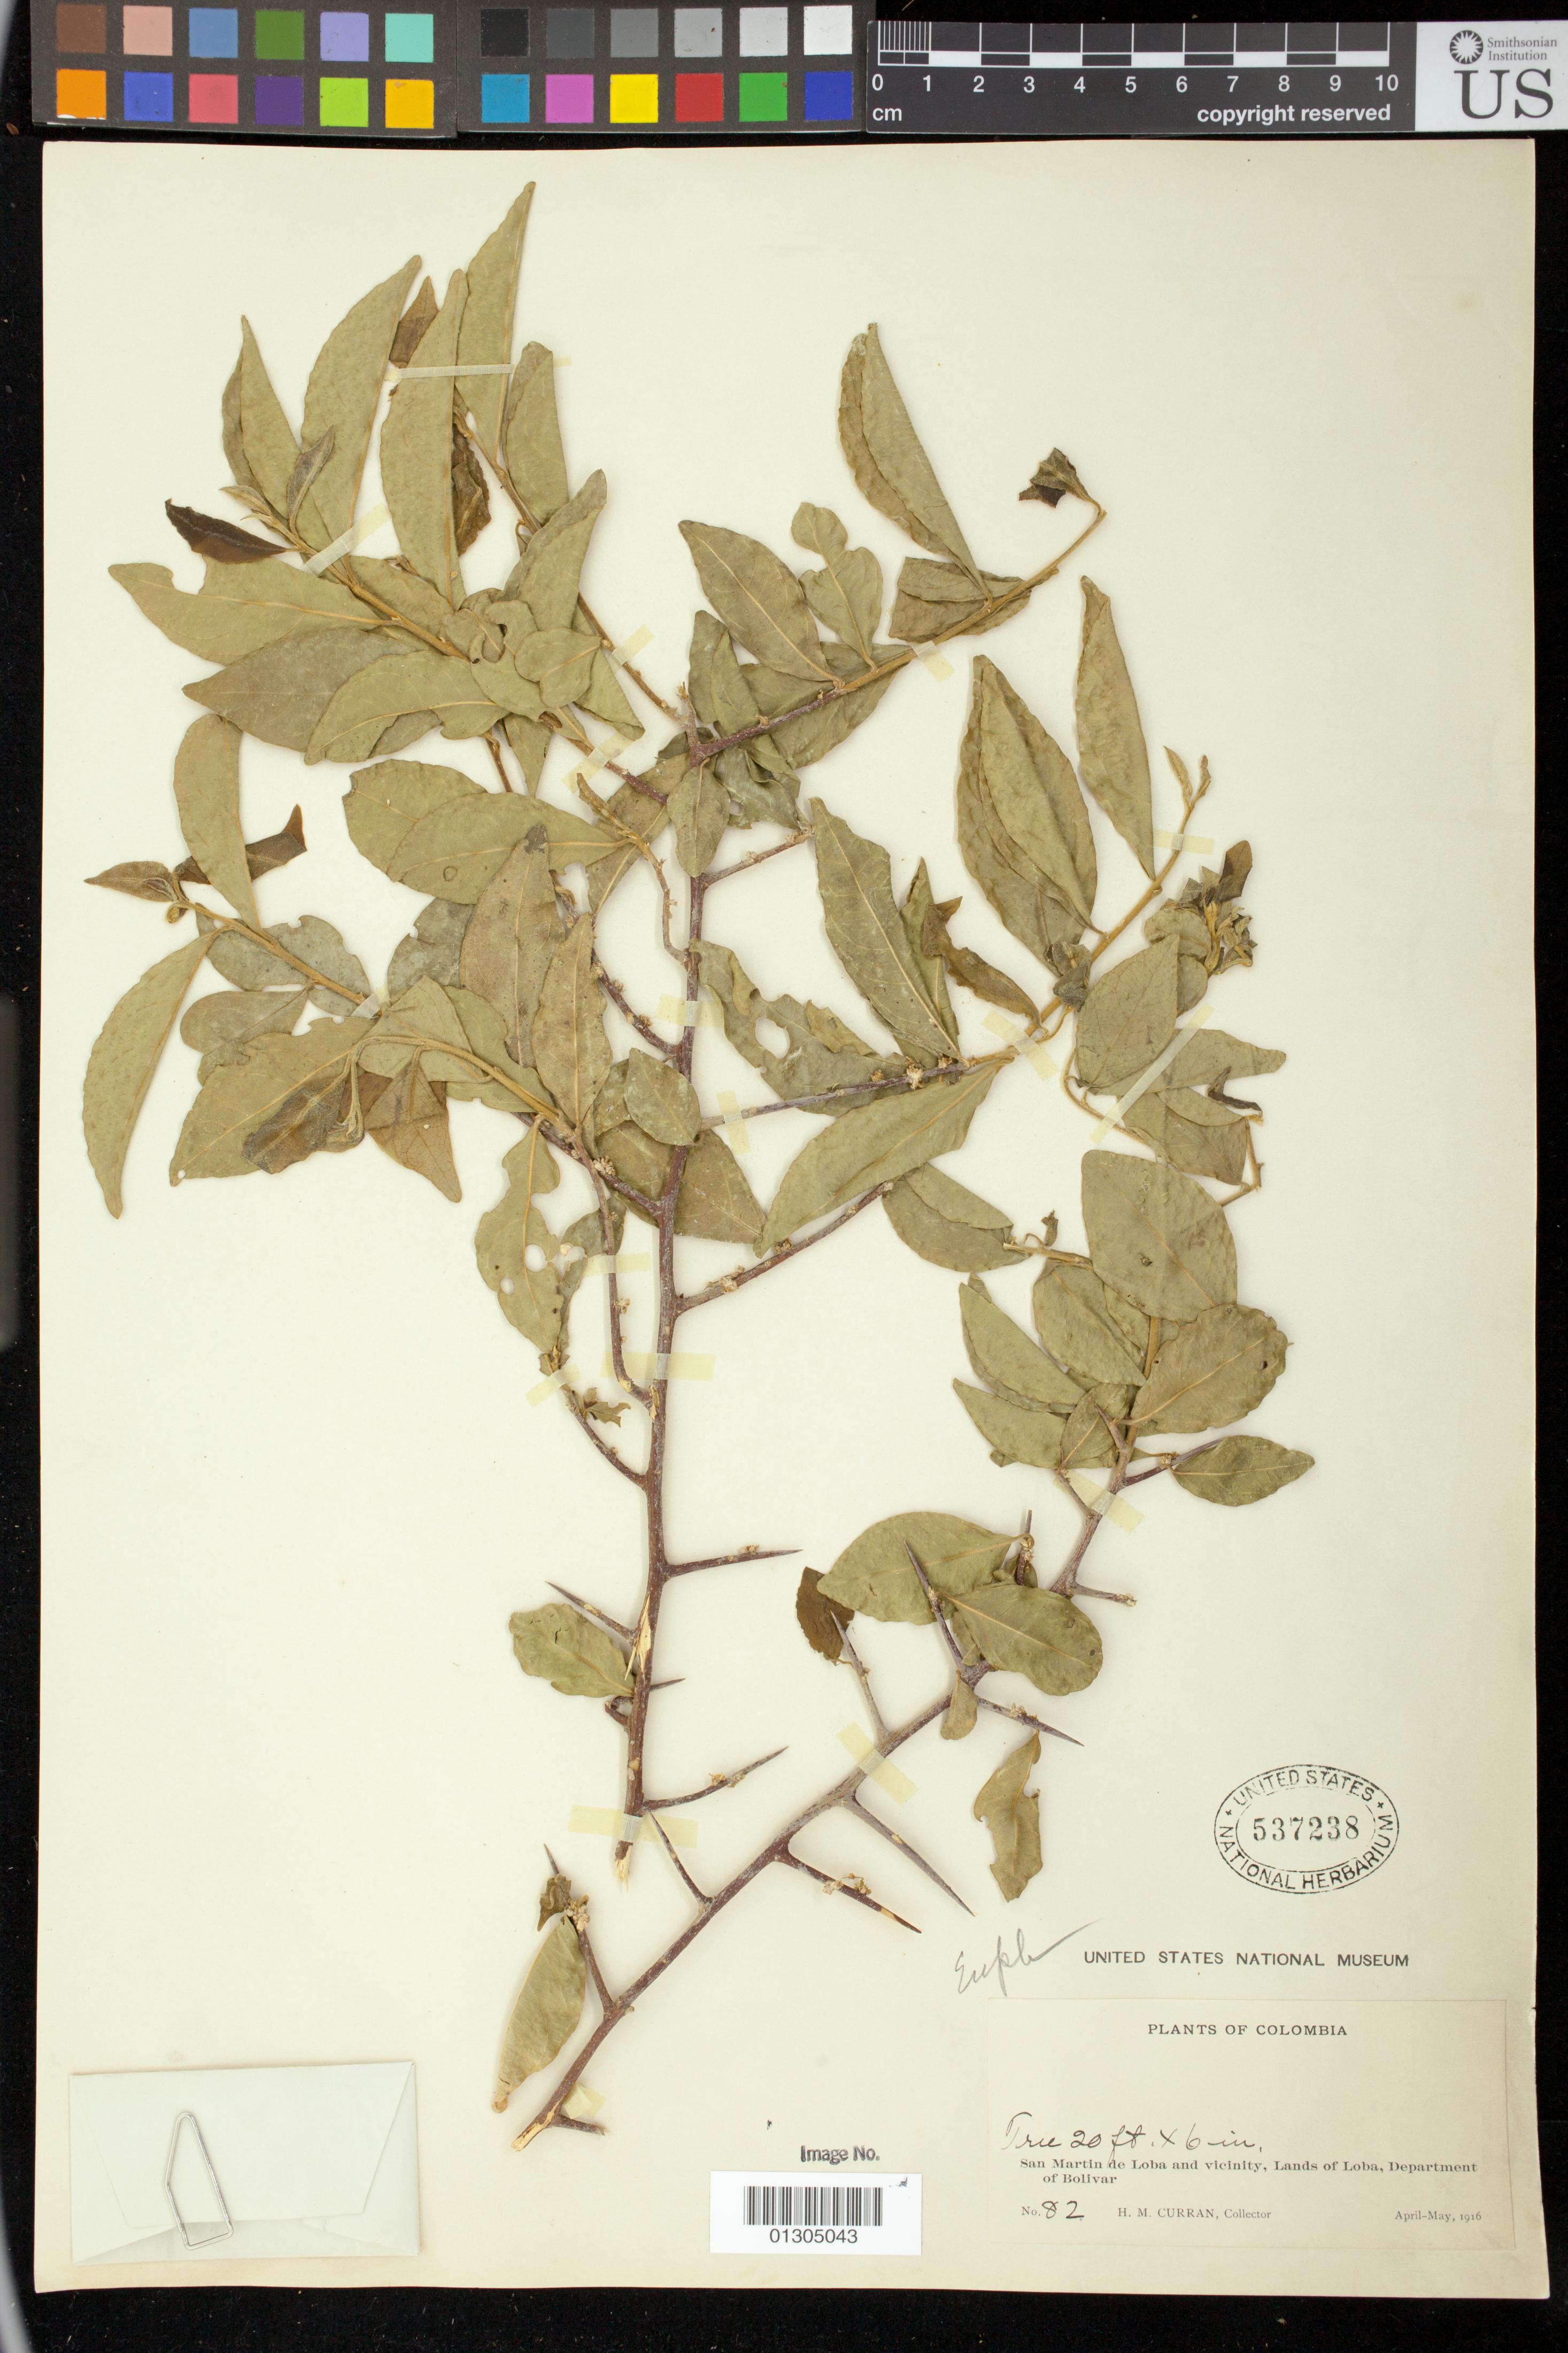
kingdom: Plantae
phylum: Tracheophyta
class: Magnoliopsida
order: Malpighiales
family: Euphorbiaceae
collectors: H. M. Curran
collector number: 82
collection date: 1916-04/1916-05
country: Colombia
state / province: Bolívar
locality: San Martin de Loba and vicinity, Lands of Loba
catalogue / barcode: US 537238